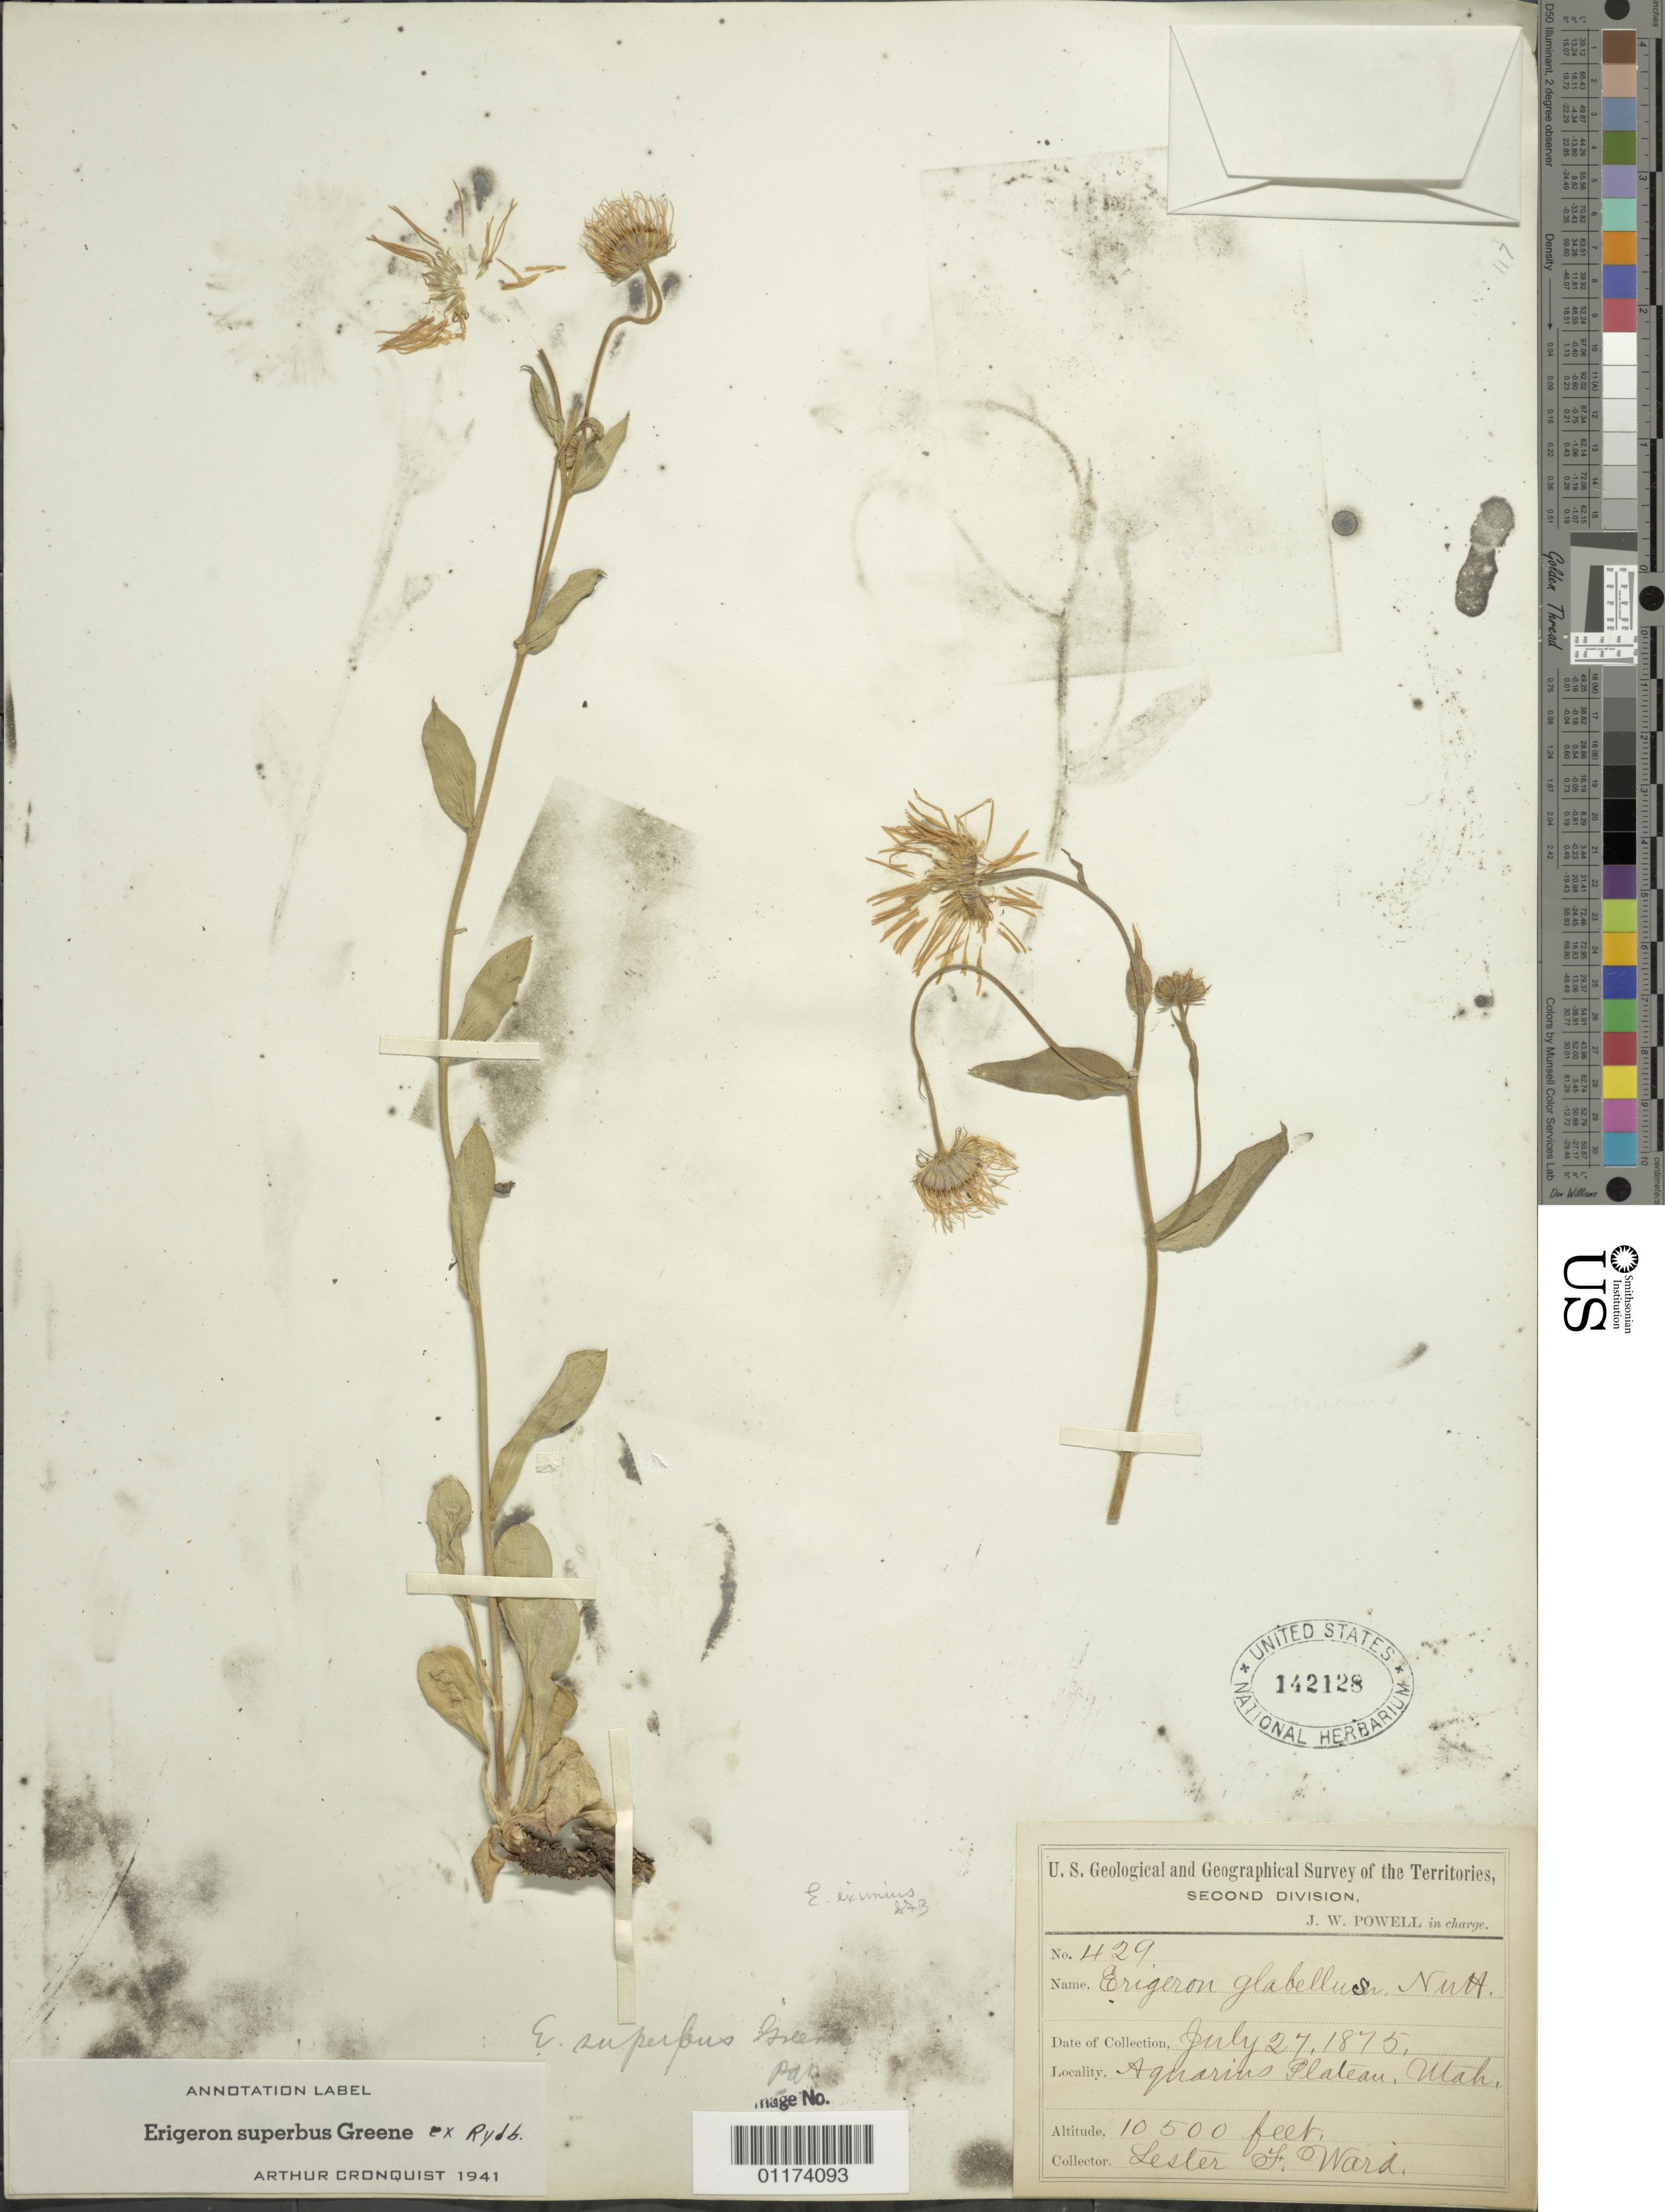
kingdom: Plantae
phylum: Tracheophyta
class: Magnoliopsida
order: Asterales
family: Asteraceae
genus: Erigeron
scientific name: Erigeron superbus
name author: Greene ex Rydb.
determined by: Cronquist, A. J.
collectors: L. F. Ward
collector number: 429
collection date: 1875-07-27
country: United States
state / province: Utah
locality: Aquarius Plateau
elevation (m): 3200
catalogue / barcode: US 142128